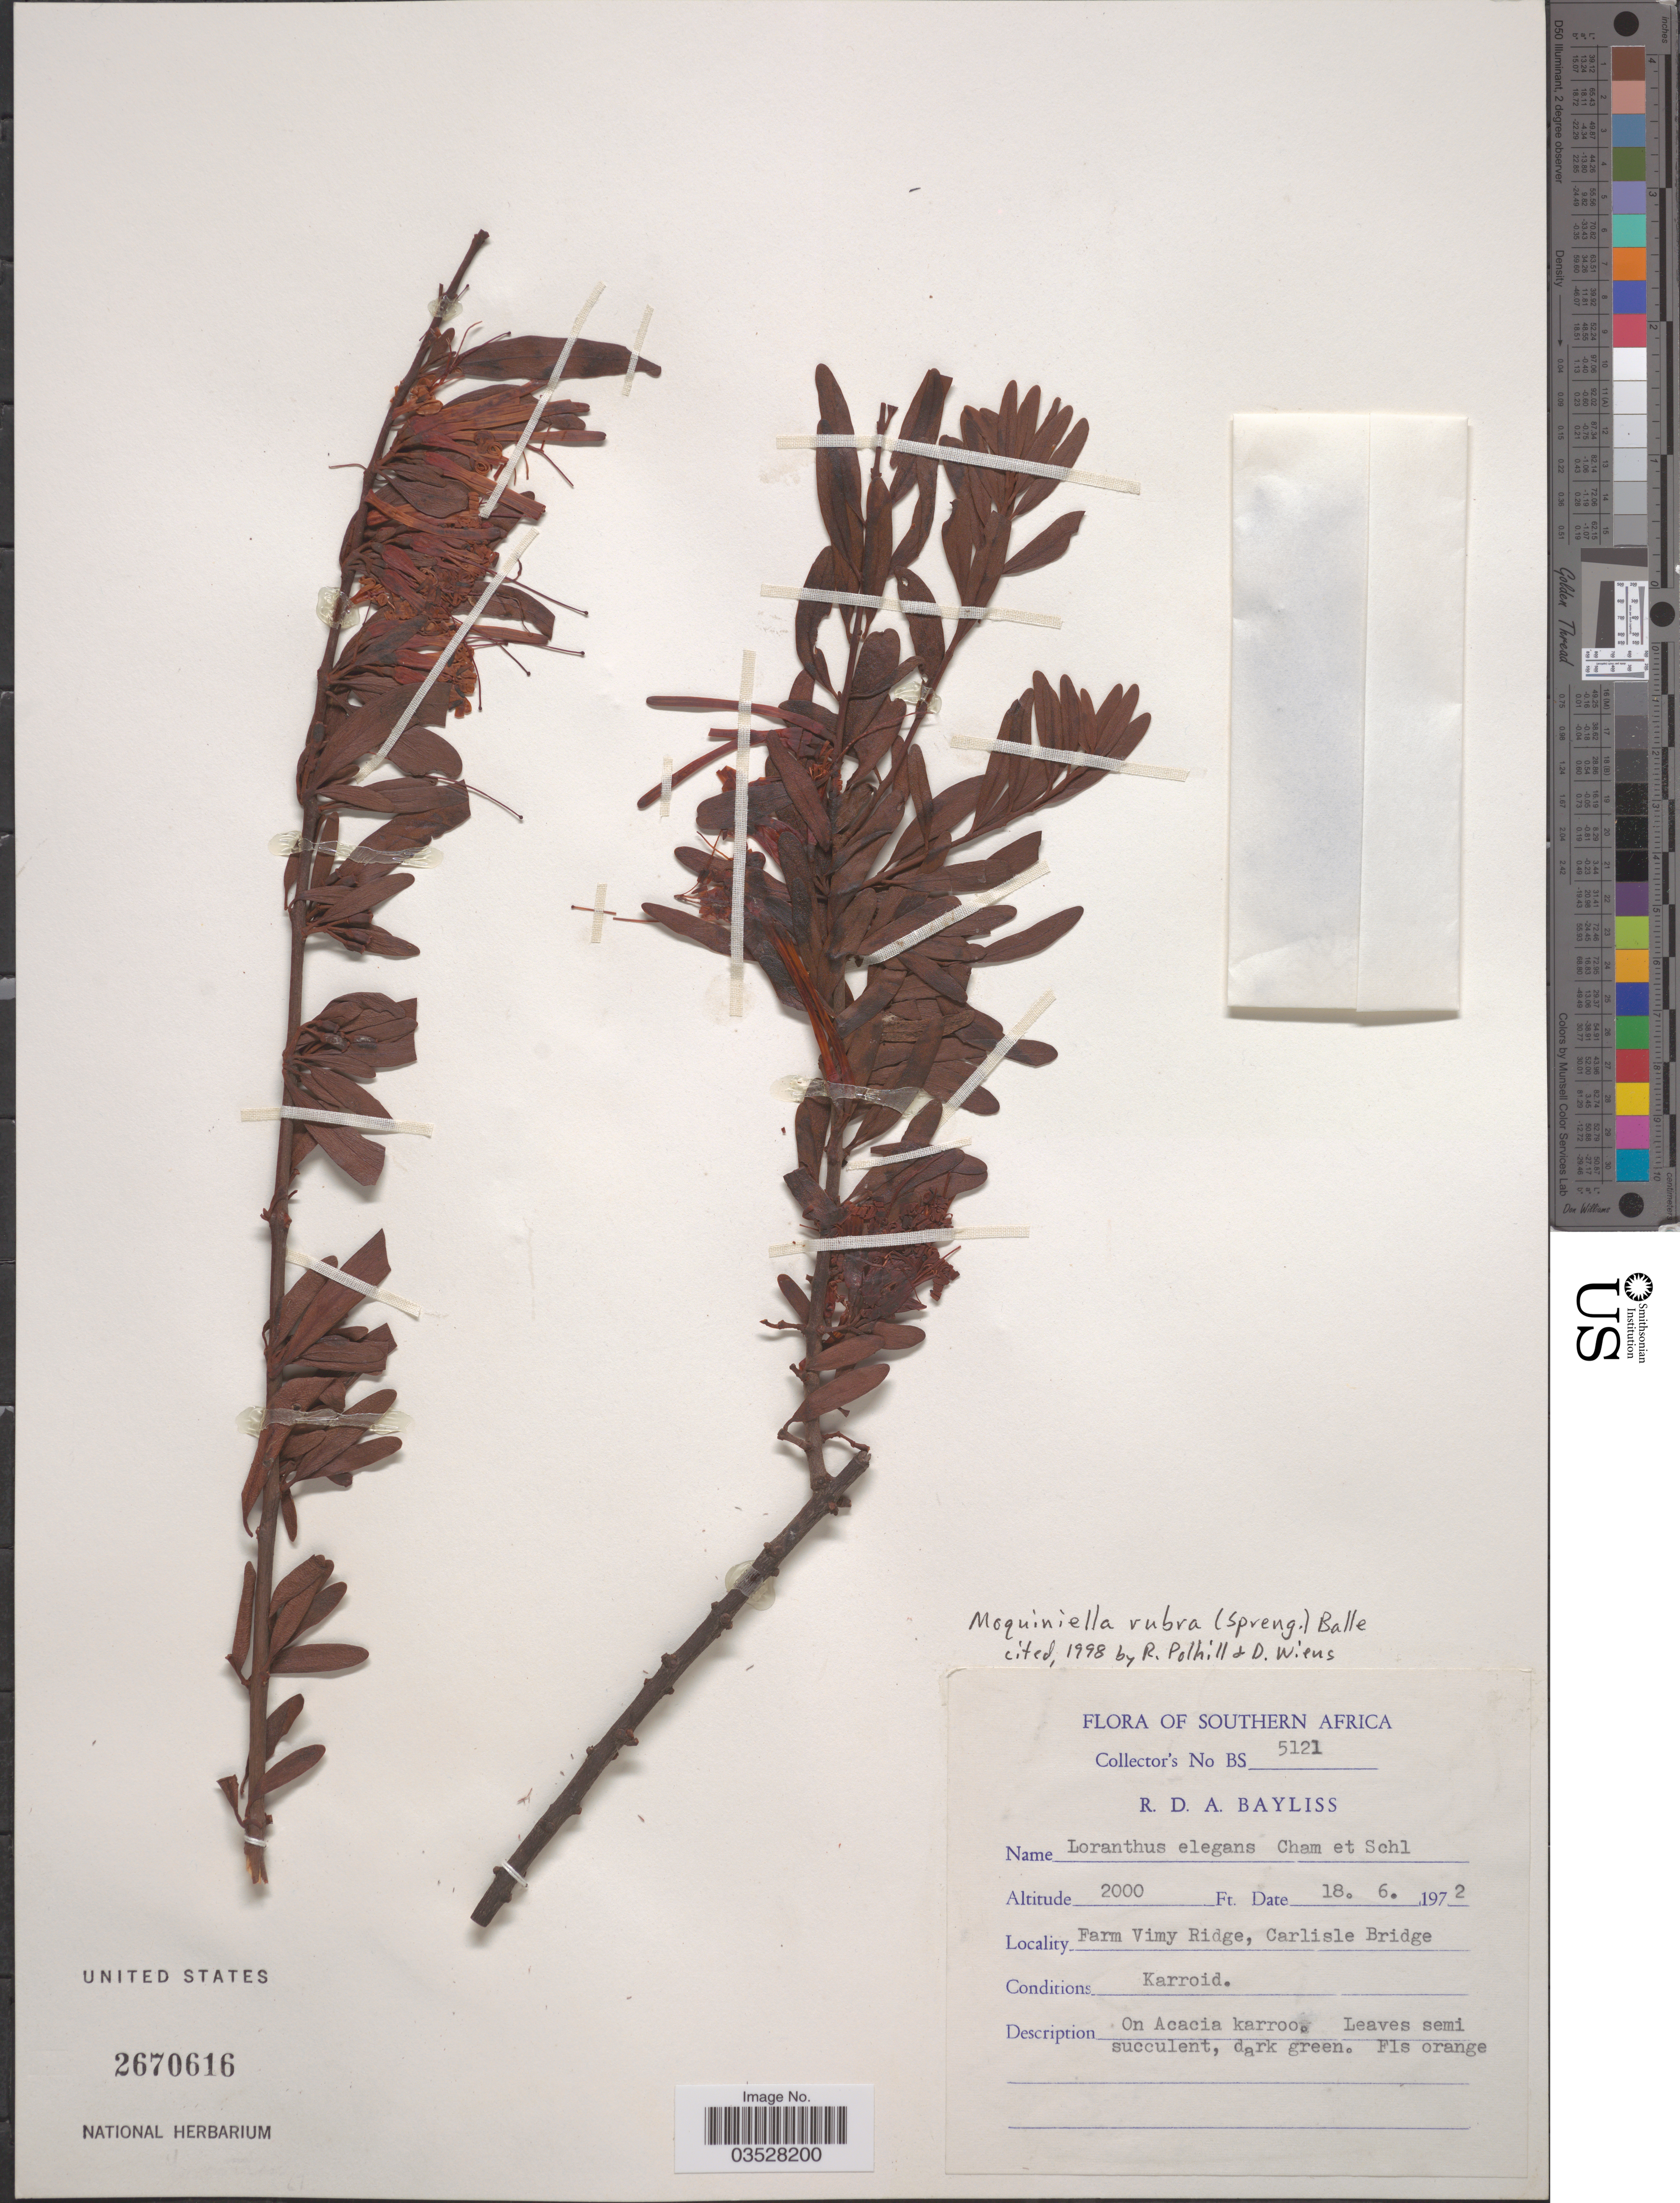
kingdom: Plantae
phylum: Tracheophyta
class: Magnoliopsida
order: Santalales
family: Loranthaceae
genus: Moquiniella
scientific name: Moquiniella rubra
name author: (A. Spreng.) Balle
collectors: R. Bayliss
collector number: BS5121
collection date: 1972-06-18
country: South Africa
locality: Southern Africa. Farm Vimy Ridge, Carlisle Bridge.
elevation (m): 610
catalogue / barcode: US 2670616